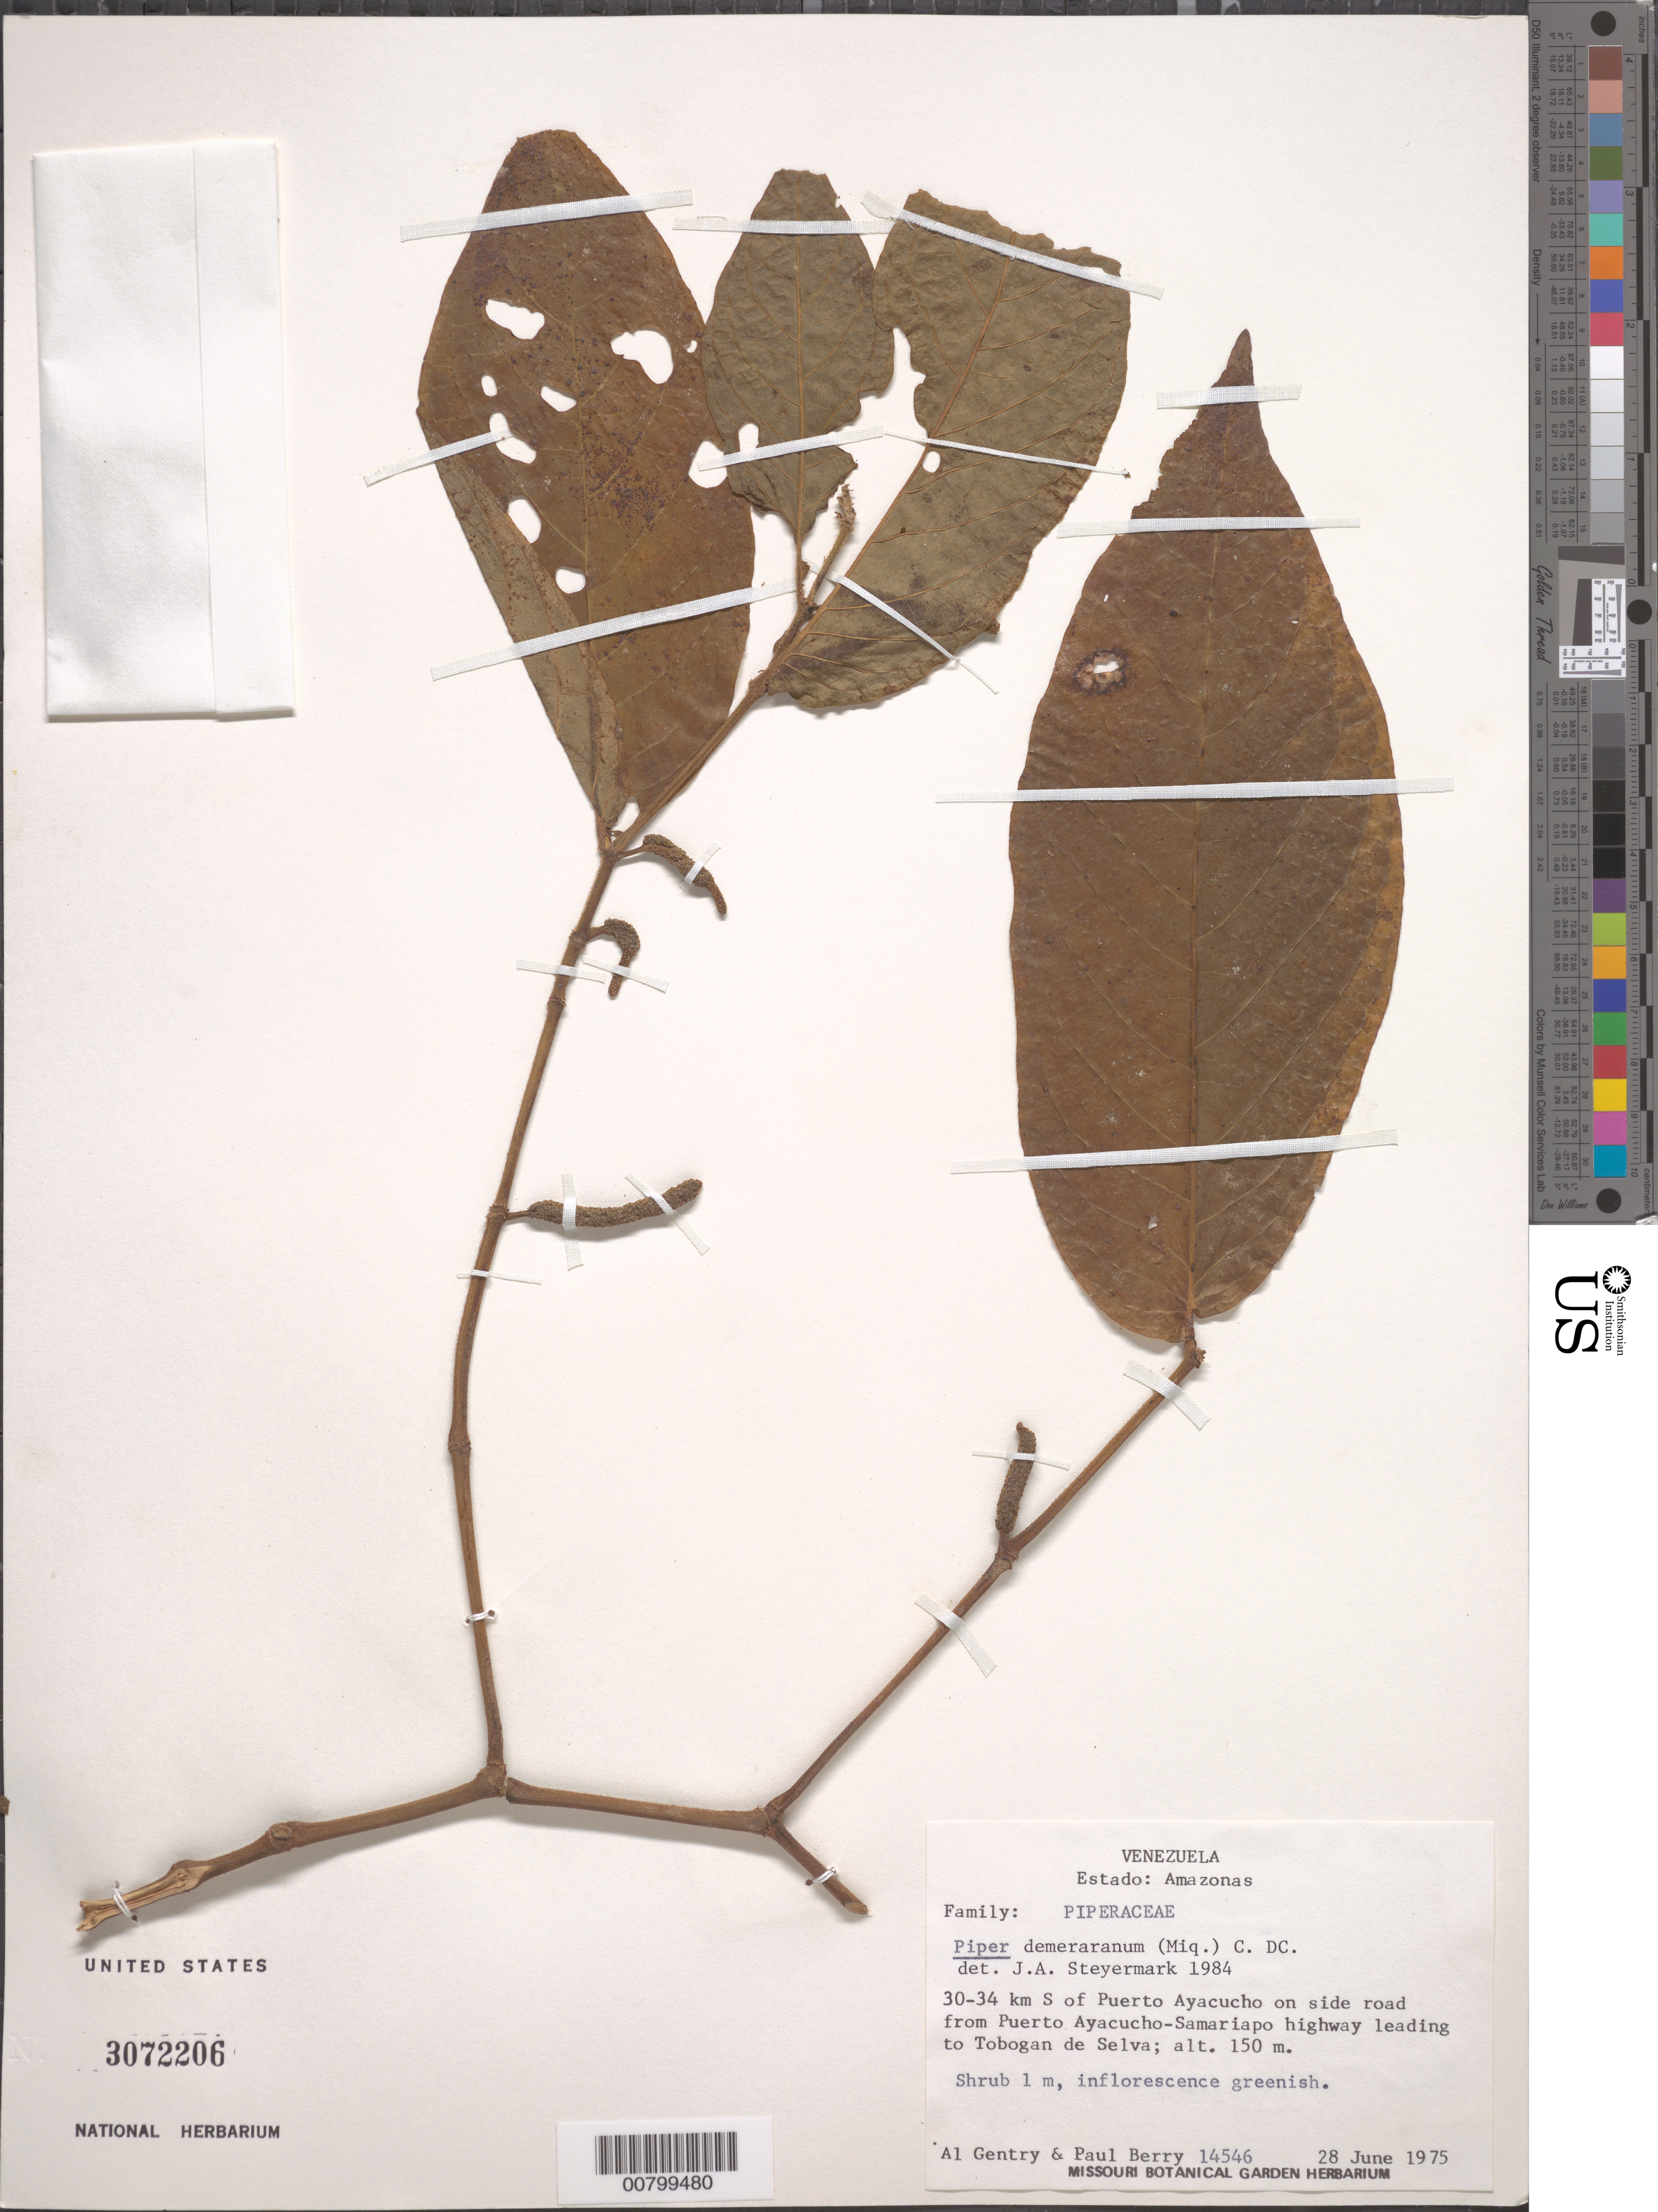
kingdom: Plantae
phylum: Tracheophyta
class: Magnoliopsida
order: Piperales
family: Piperaceae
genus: Piper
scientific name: Piper demeraranum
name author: (Miq.) C. DC.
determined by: Steyermark, Julian A., (VEN)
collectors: A. H. Gentry & P. Berry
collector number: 14546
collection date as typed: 28-Jun-75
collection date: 1975-06-28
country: Venezuela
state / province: Amazonas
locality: Puerto Ayacucho-Samariapo highway, 30-34 km S of Puerto Ayacucho, leading to Tobogan de Selva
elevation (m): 150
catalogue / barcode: US 3072206